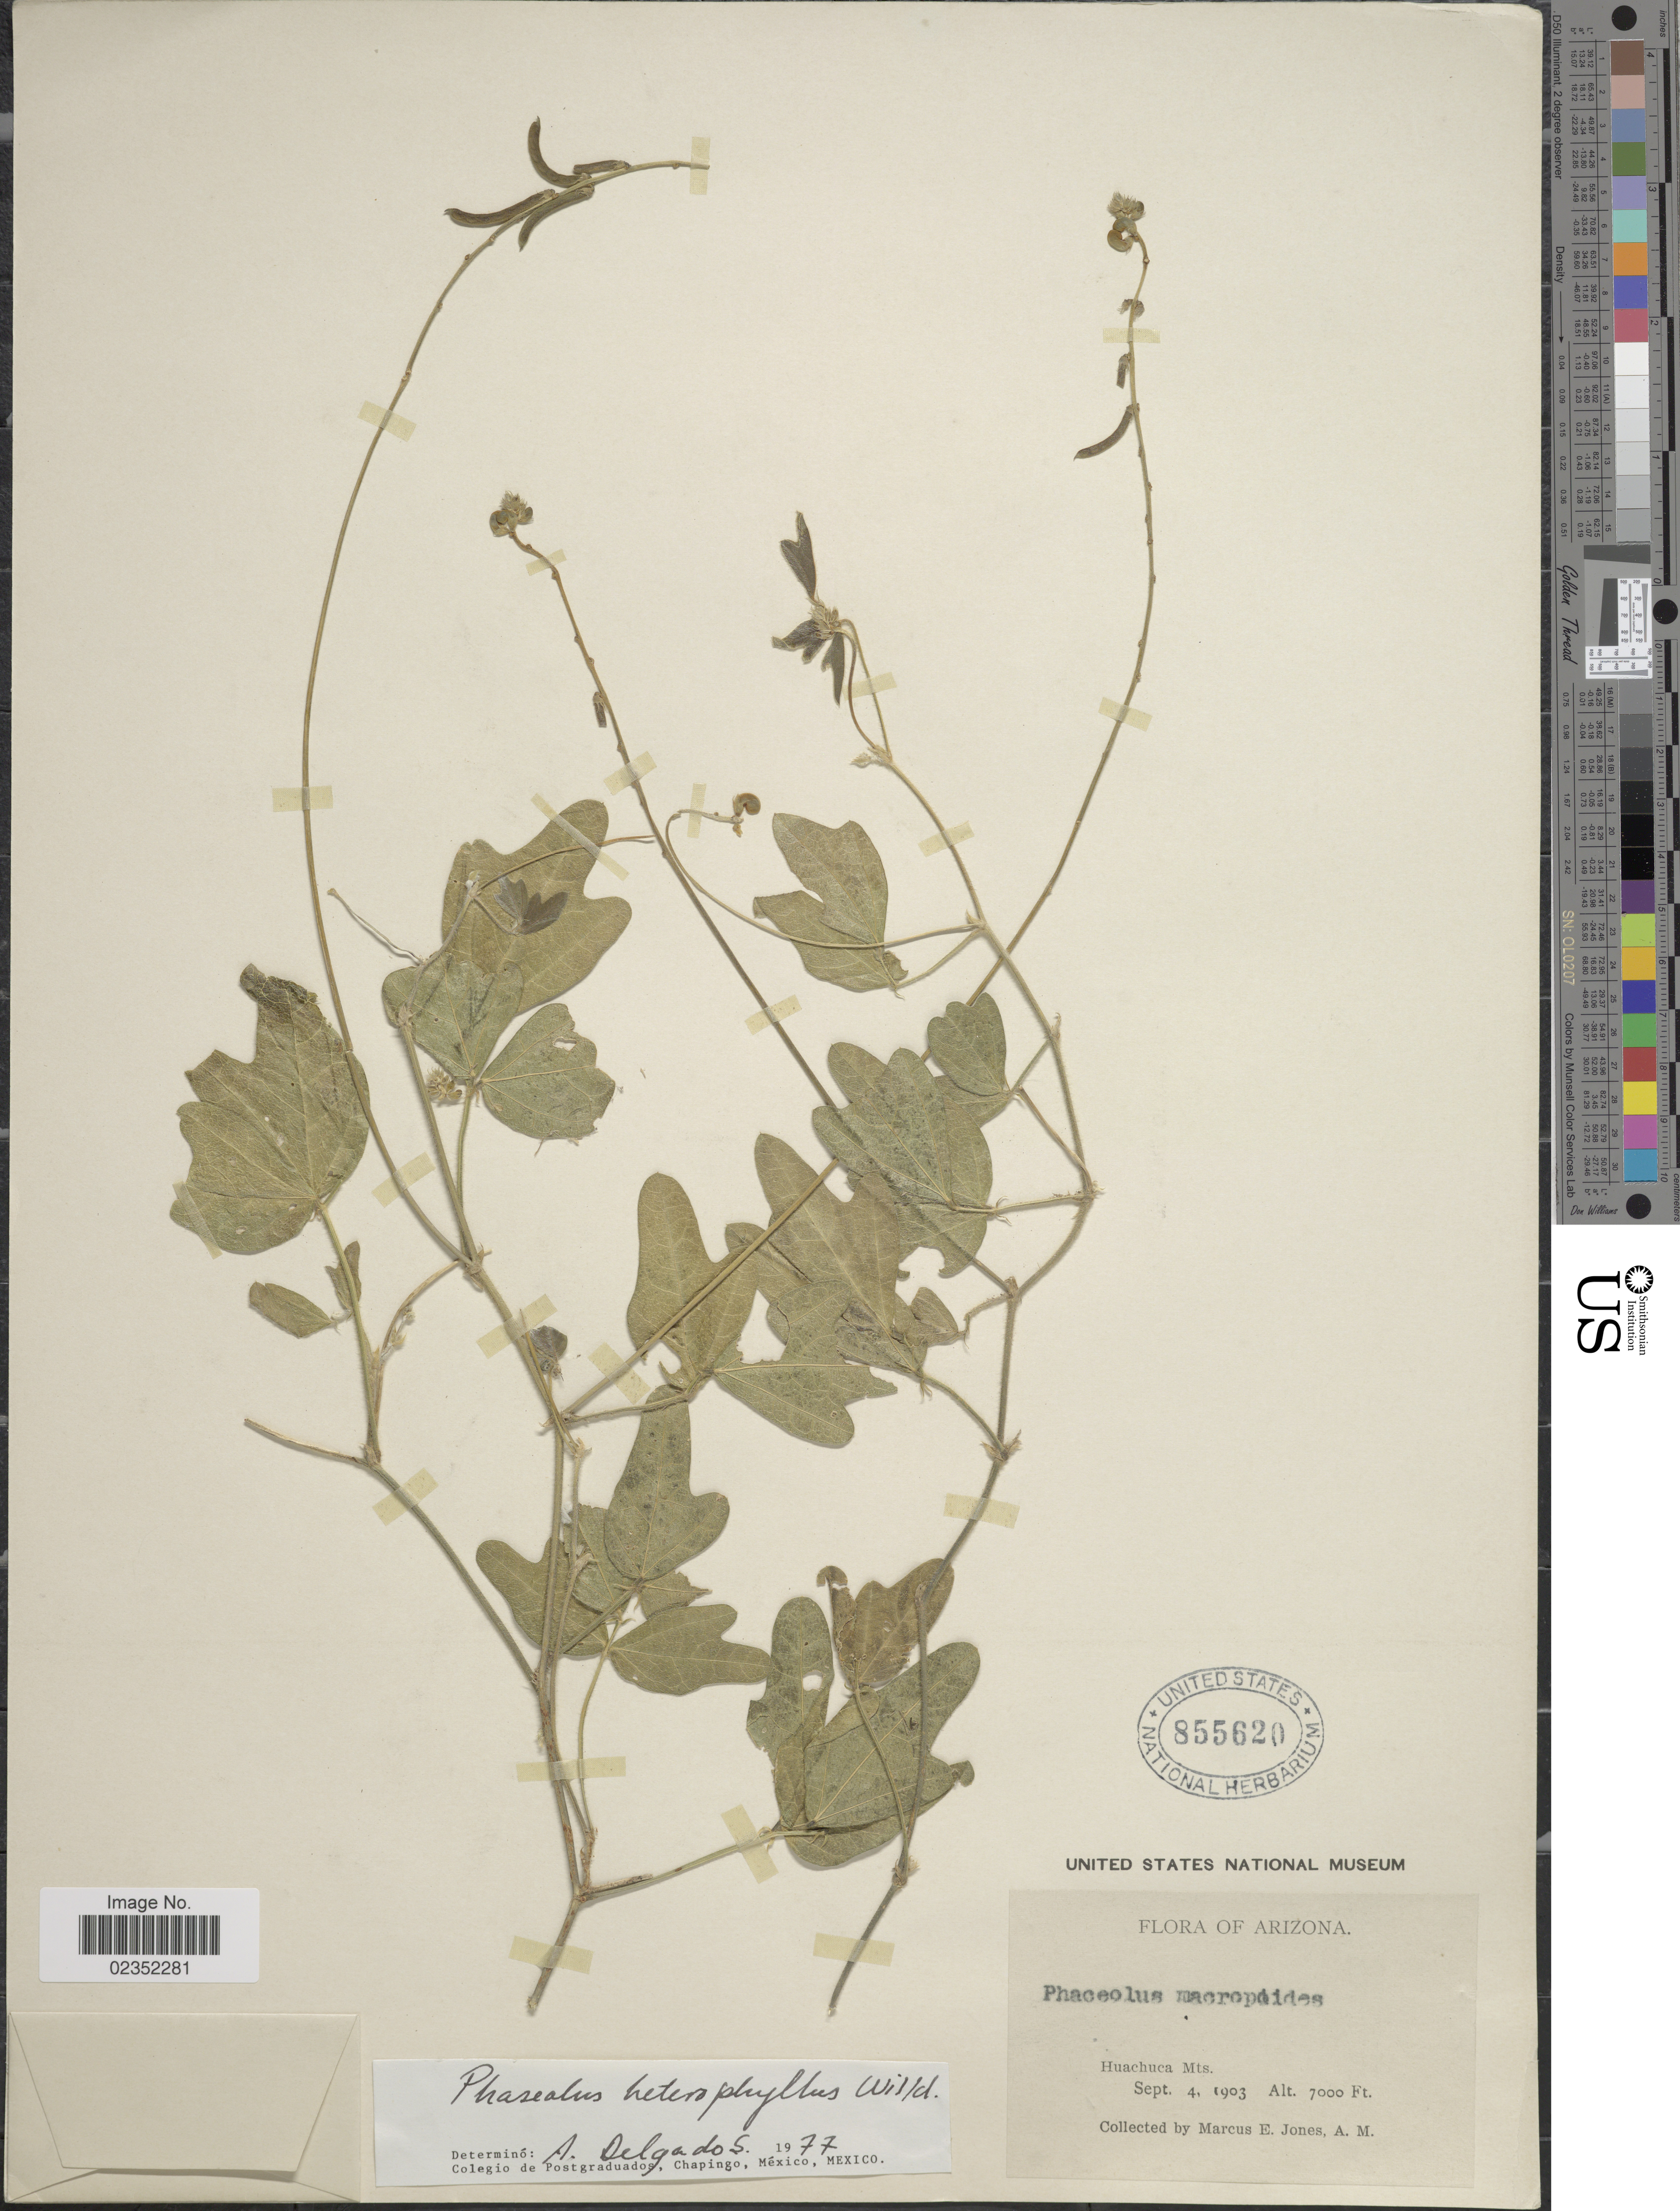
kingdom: Plantae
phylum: Tracheophyta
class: Magnoliopsida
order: Fabales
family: Fabaceae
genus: Macroptilium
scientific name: Macroptilium heterophyllum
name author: (Willd.) Maréchal & Baudet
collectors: M. E. Jones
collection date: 1903-09-04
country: United States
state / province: Arizona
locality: Huachuca Mts.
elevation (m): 2134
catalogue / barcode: US 855620